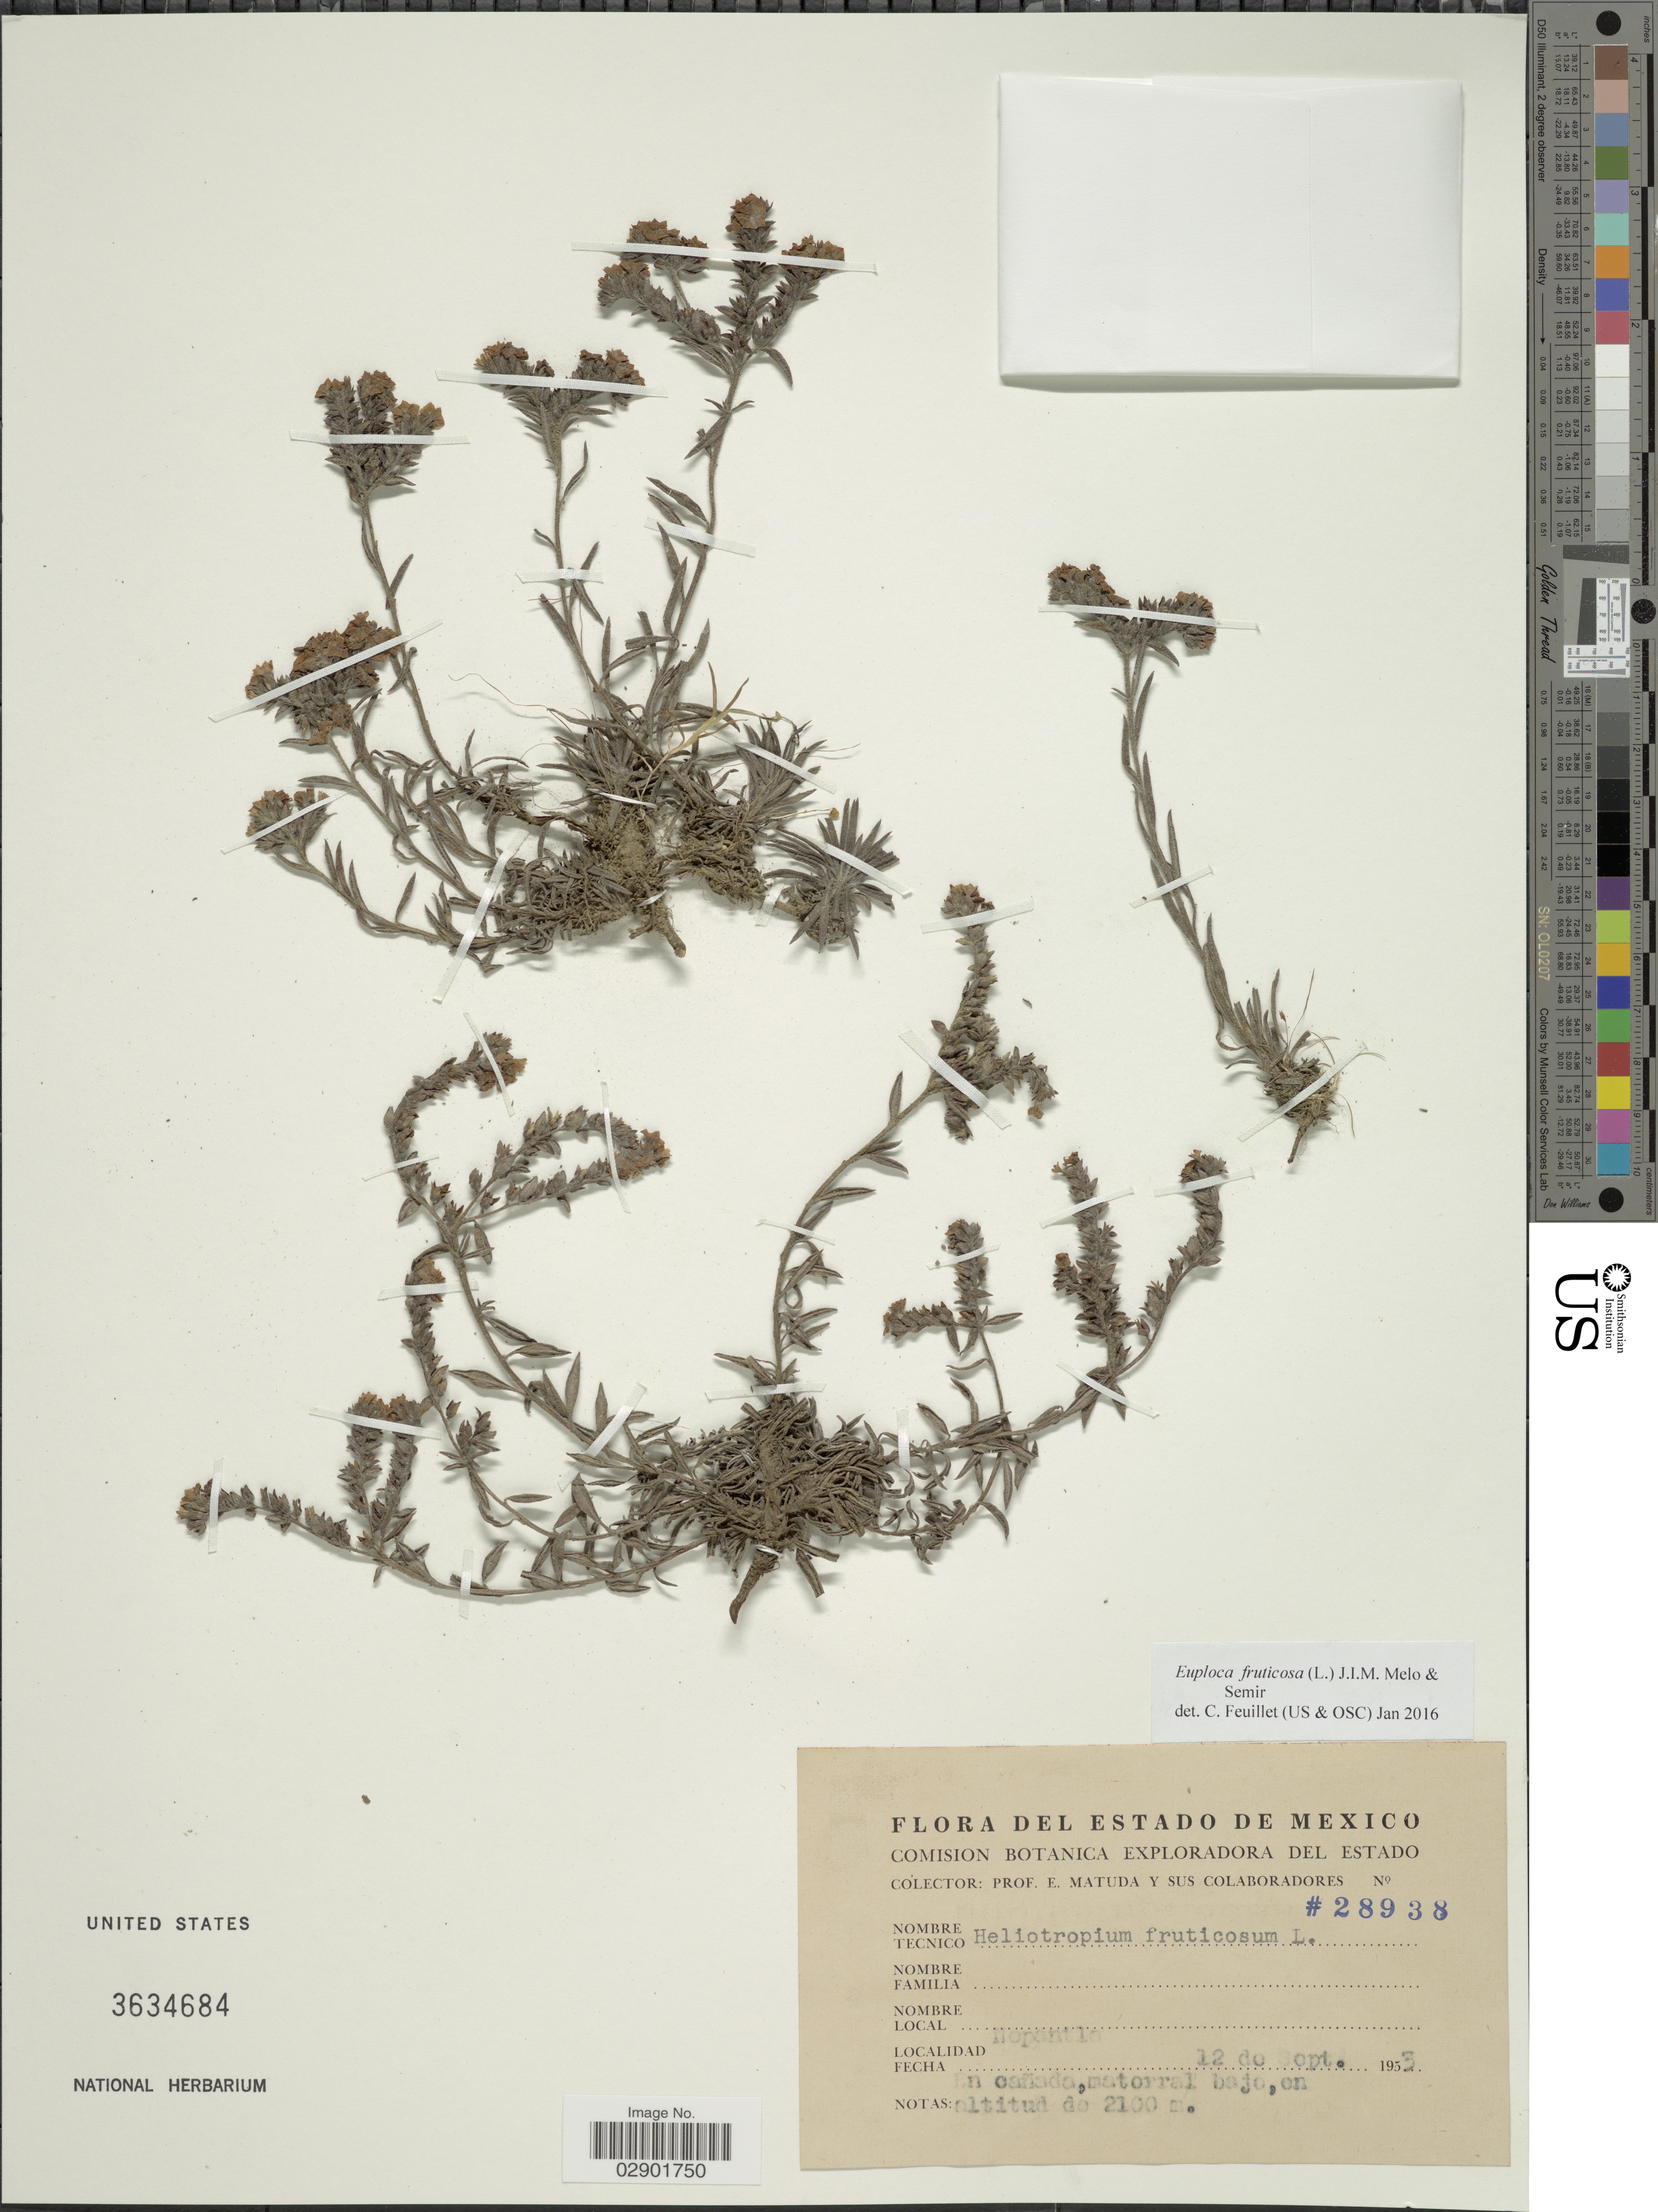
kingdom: Plantae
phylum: Tracheophyta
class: Magnoliopsida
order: Boraginales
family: Heliotropiaceae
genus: Euploca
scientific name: Euploca fruticosa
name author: (L.) J.I.M. Melo & Semir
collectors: E. Matuda & et al.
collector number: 28938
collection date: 1953-09-12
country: Mexico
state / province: México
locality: Nepantla.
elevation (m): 2100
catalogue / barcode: US 3634684